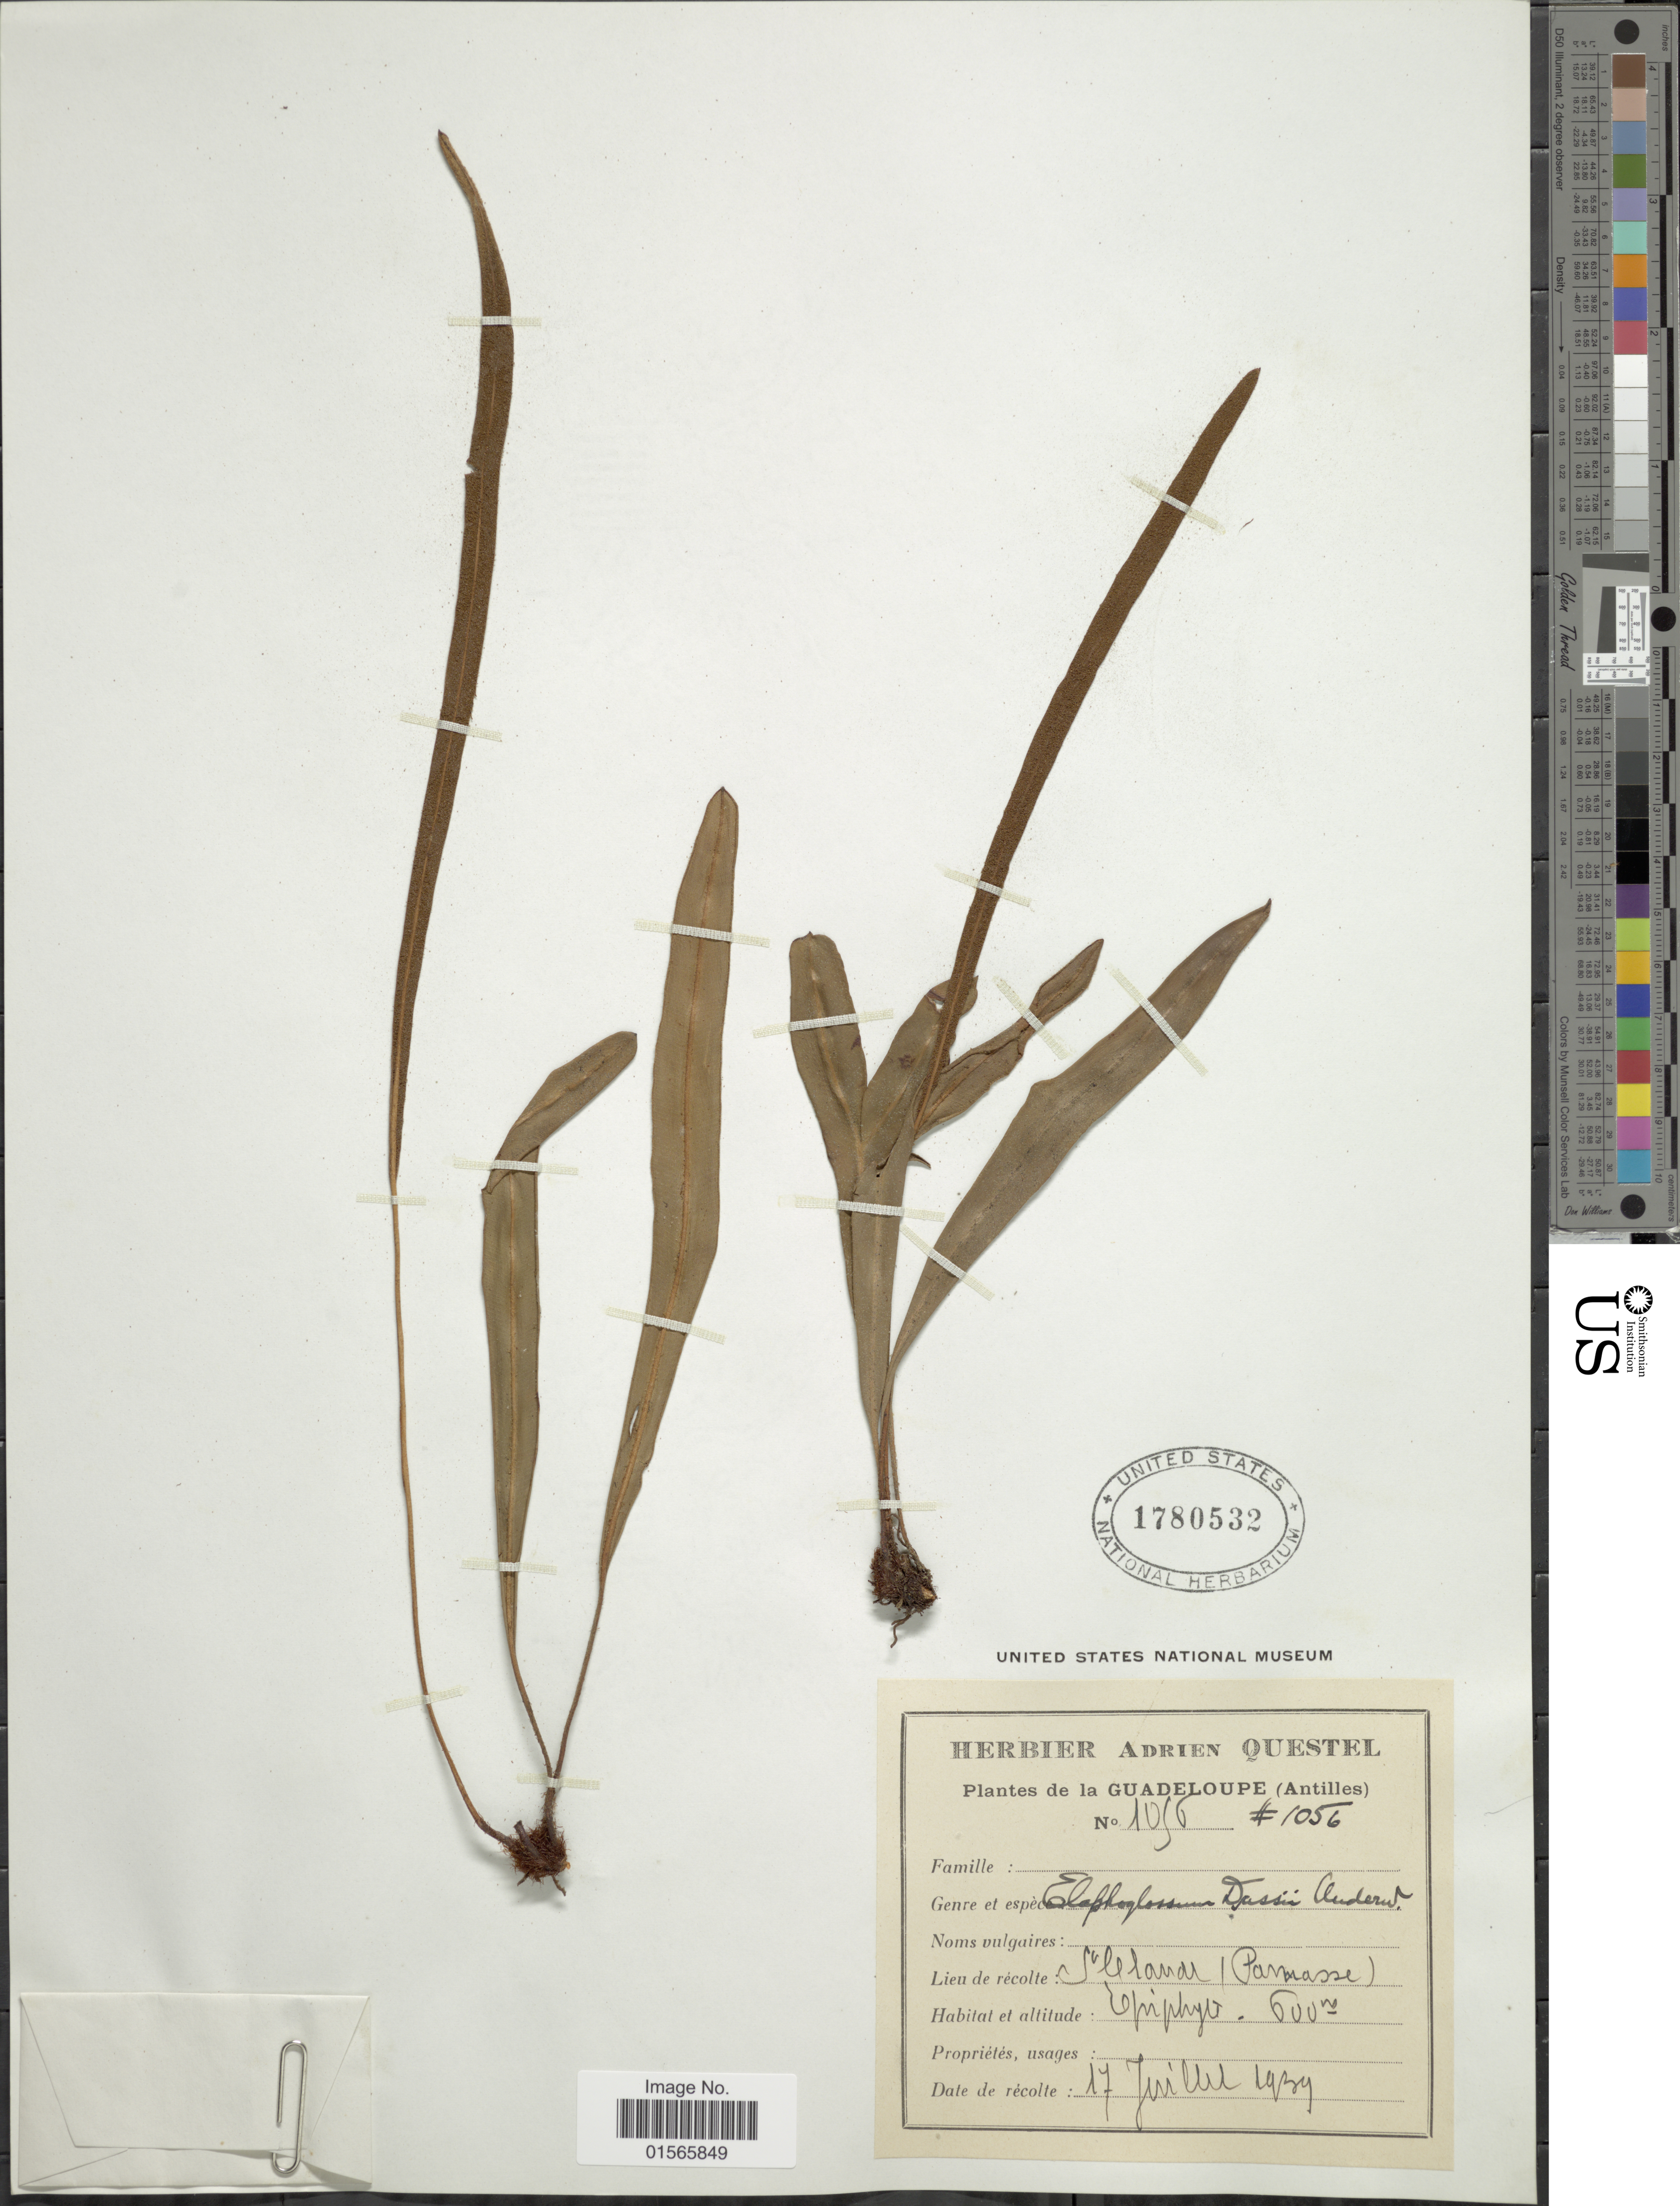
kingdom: Plantae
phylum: Tracheophyta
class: Polypodiopsida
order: Polypodiales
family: Dryopteridaceae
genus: Elaphoglossum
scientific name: Elaphoglossum petiolatum var. dussii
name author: (Underw. ex Maxon) Proctor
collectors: ex herb. A. Questal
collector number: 1056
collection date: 1939-07-17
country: Guadeloupe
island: Leeward Is.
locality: St. Claude (Parasse)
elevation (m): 600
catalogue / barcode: US 1780532